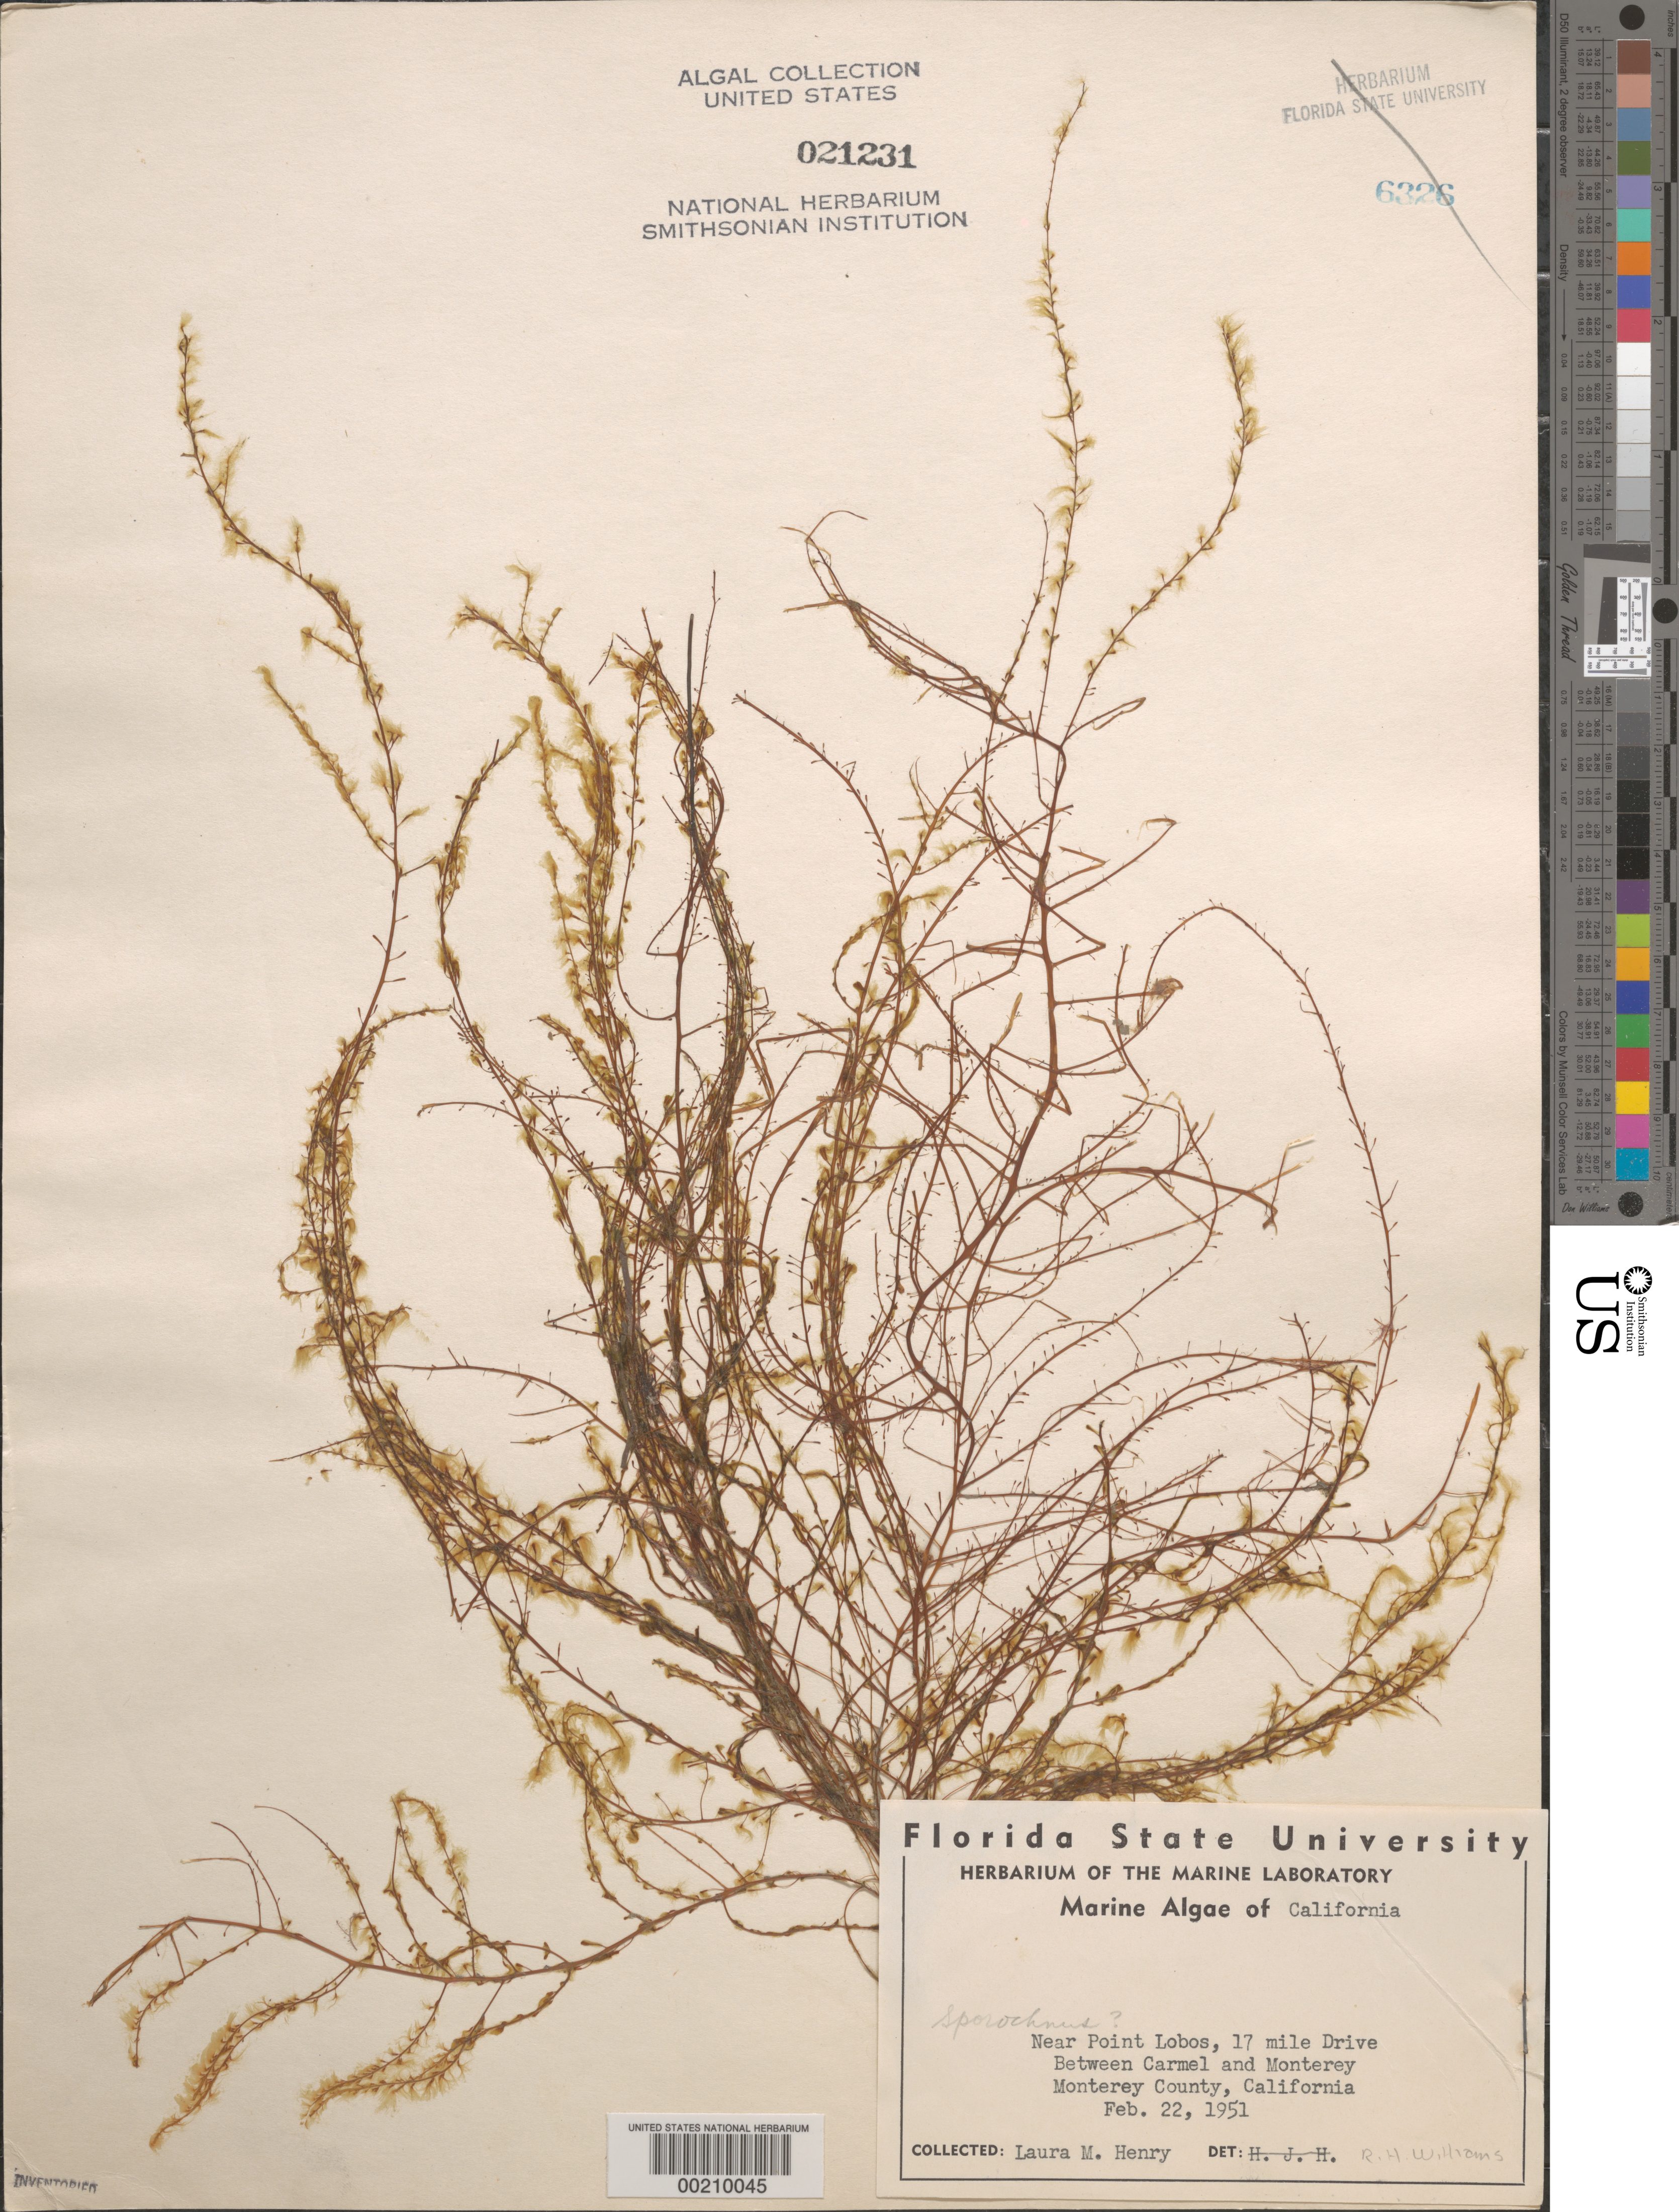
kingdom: Chromista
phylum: Ochrophyta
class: Phaeophyceae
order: Sporochnales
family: Sporochnaceae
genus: Sporochnus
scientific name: Sporochnus sp.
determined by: Williams, R. H.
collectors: L. Henry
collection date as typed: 22 Feb 1951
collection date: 1951-02-22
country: United States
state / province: California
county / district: Monterey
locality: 17-Mile Drive between Carmel and Monterey, near Point Lobos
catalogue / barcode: US 21231